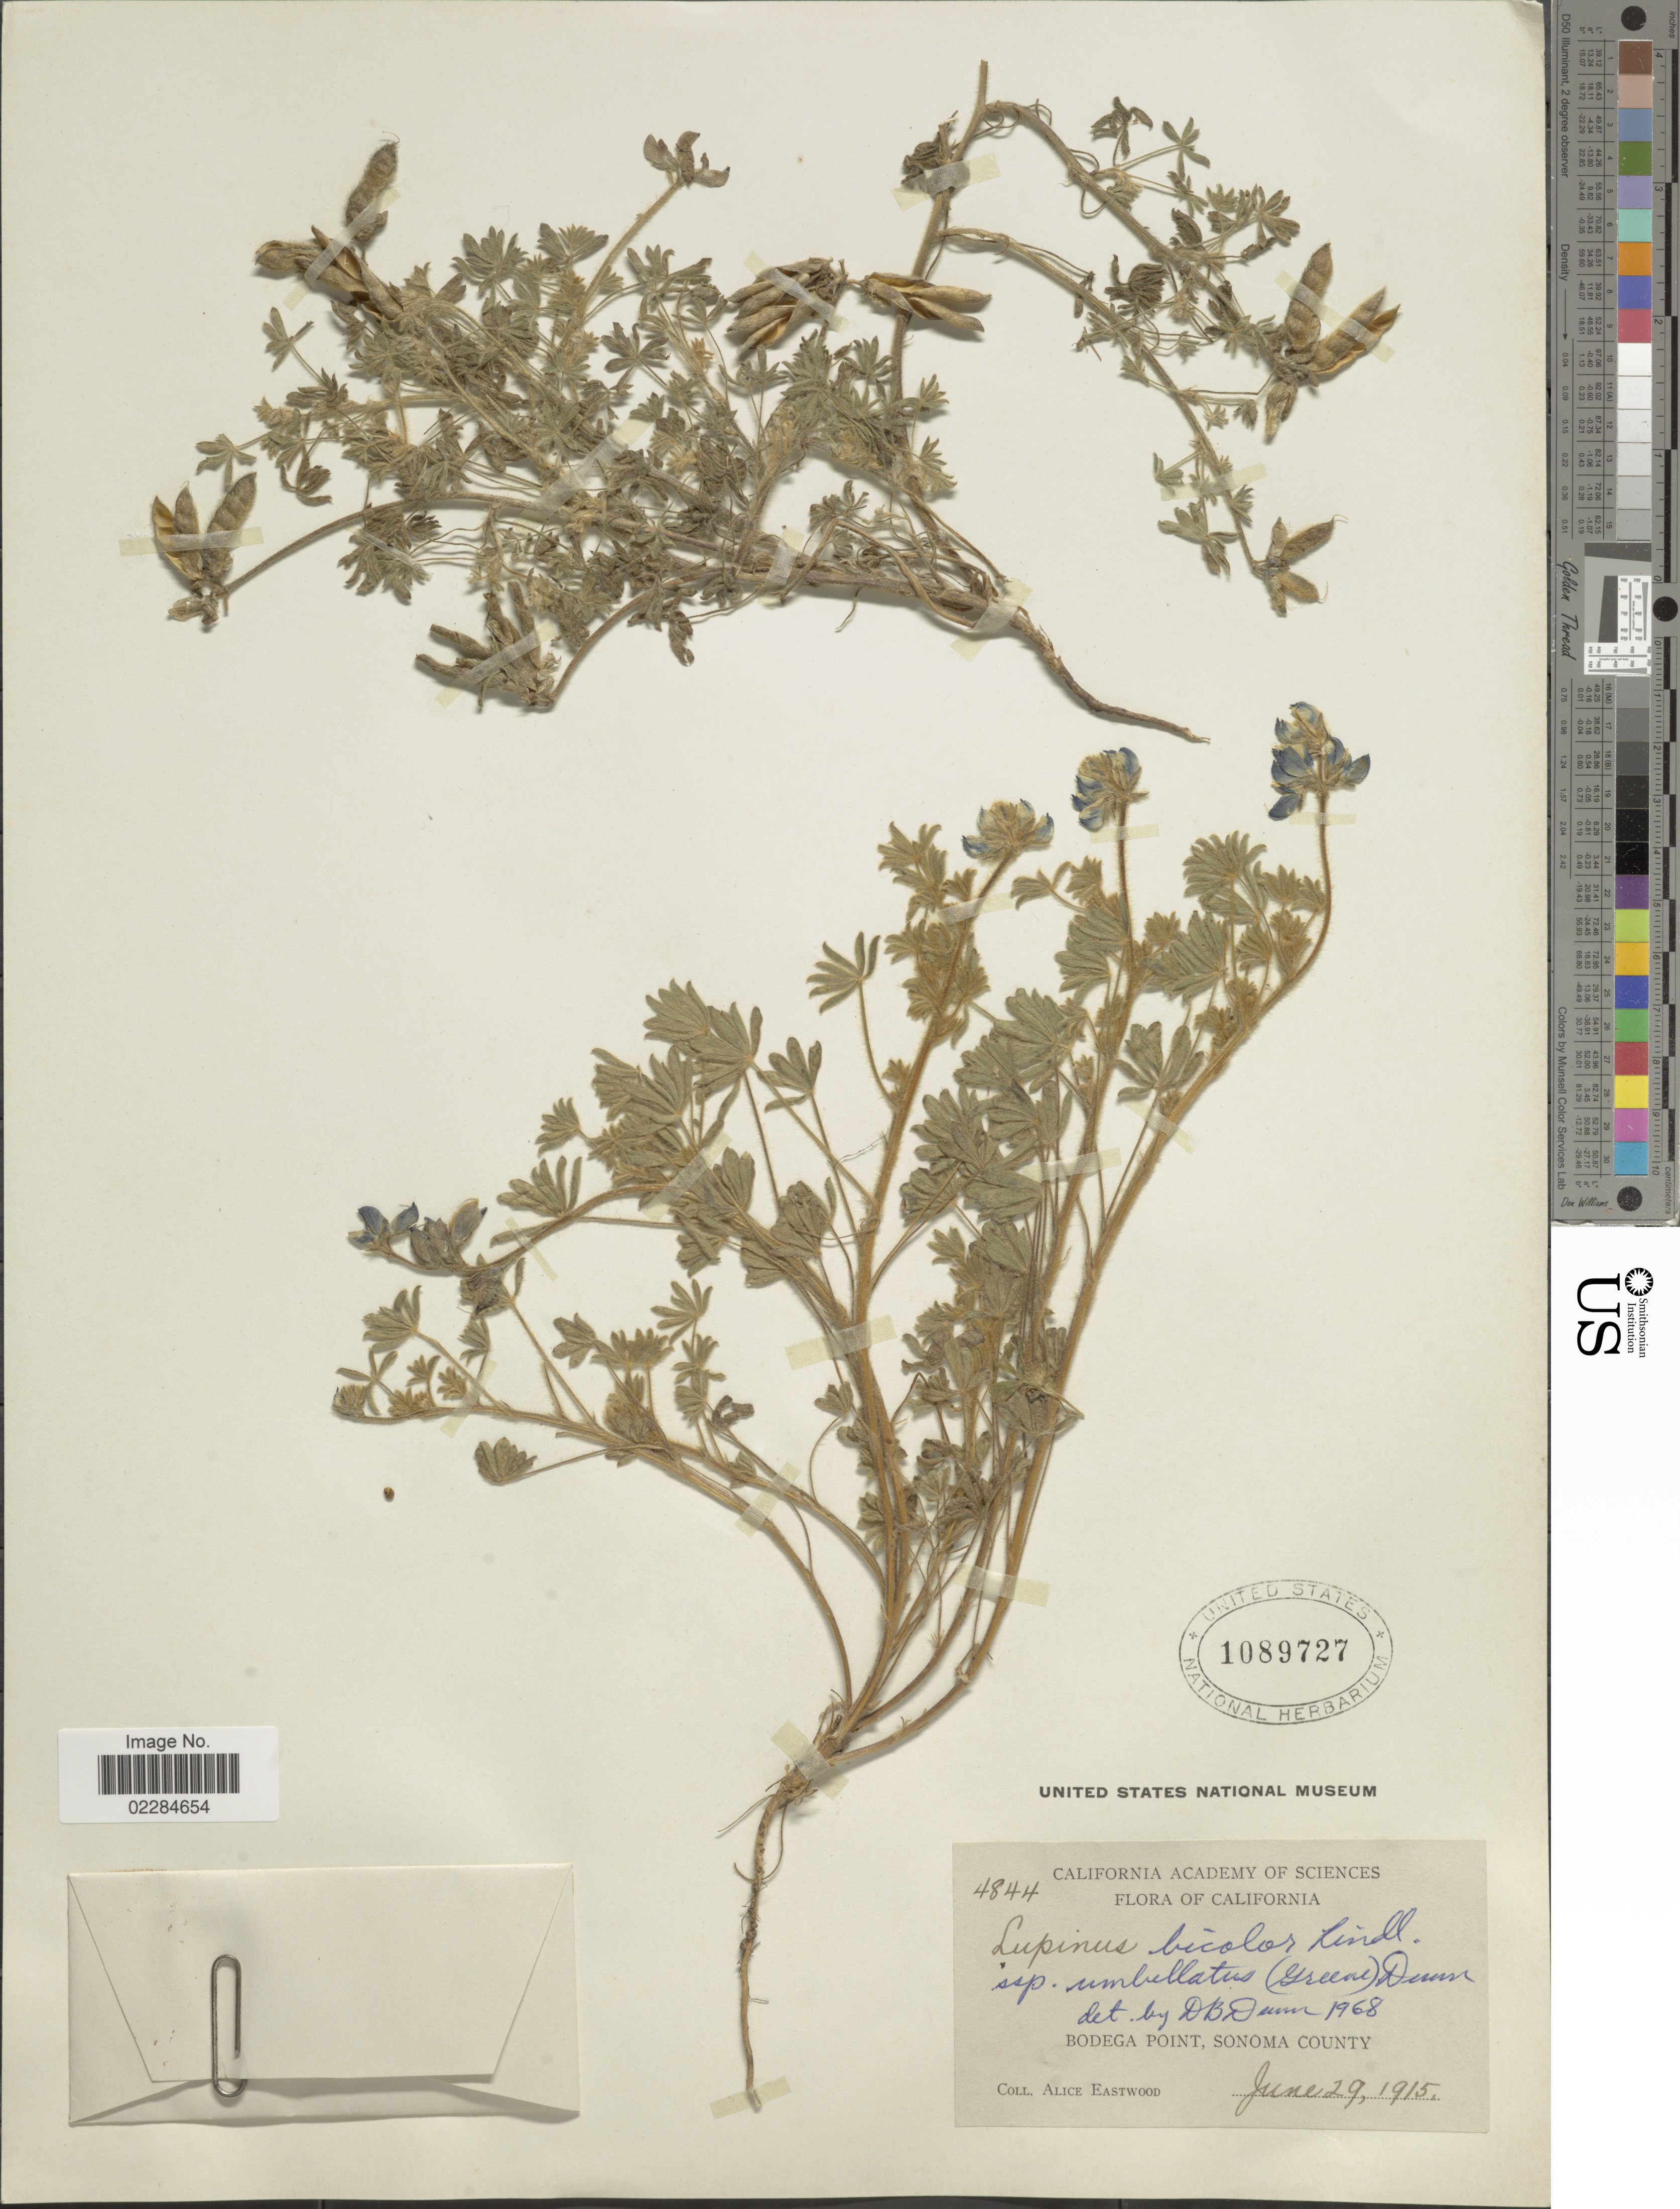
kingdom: Plantae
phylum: Tracheophyta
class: Magnoliopsida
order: Fabales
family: Fabaceae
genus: Lupinus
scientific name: Lupinus bicolor var. umbellatus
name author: (Greene) C.P. Sm.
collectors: A. Eastwood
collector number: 4844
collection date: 1915-06-29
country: United States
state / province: California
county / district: Sonoma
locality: Bodega Point, Sonoma County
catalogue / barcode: US 1089727